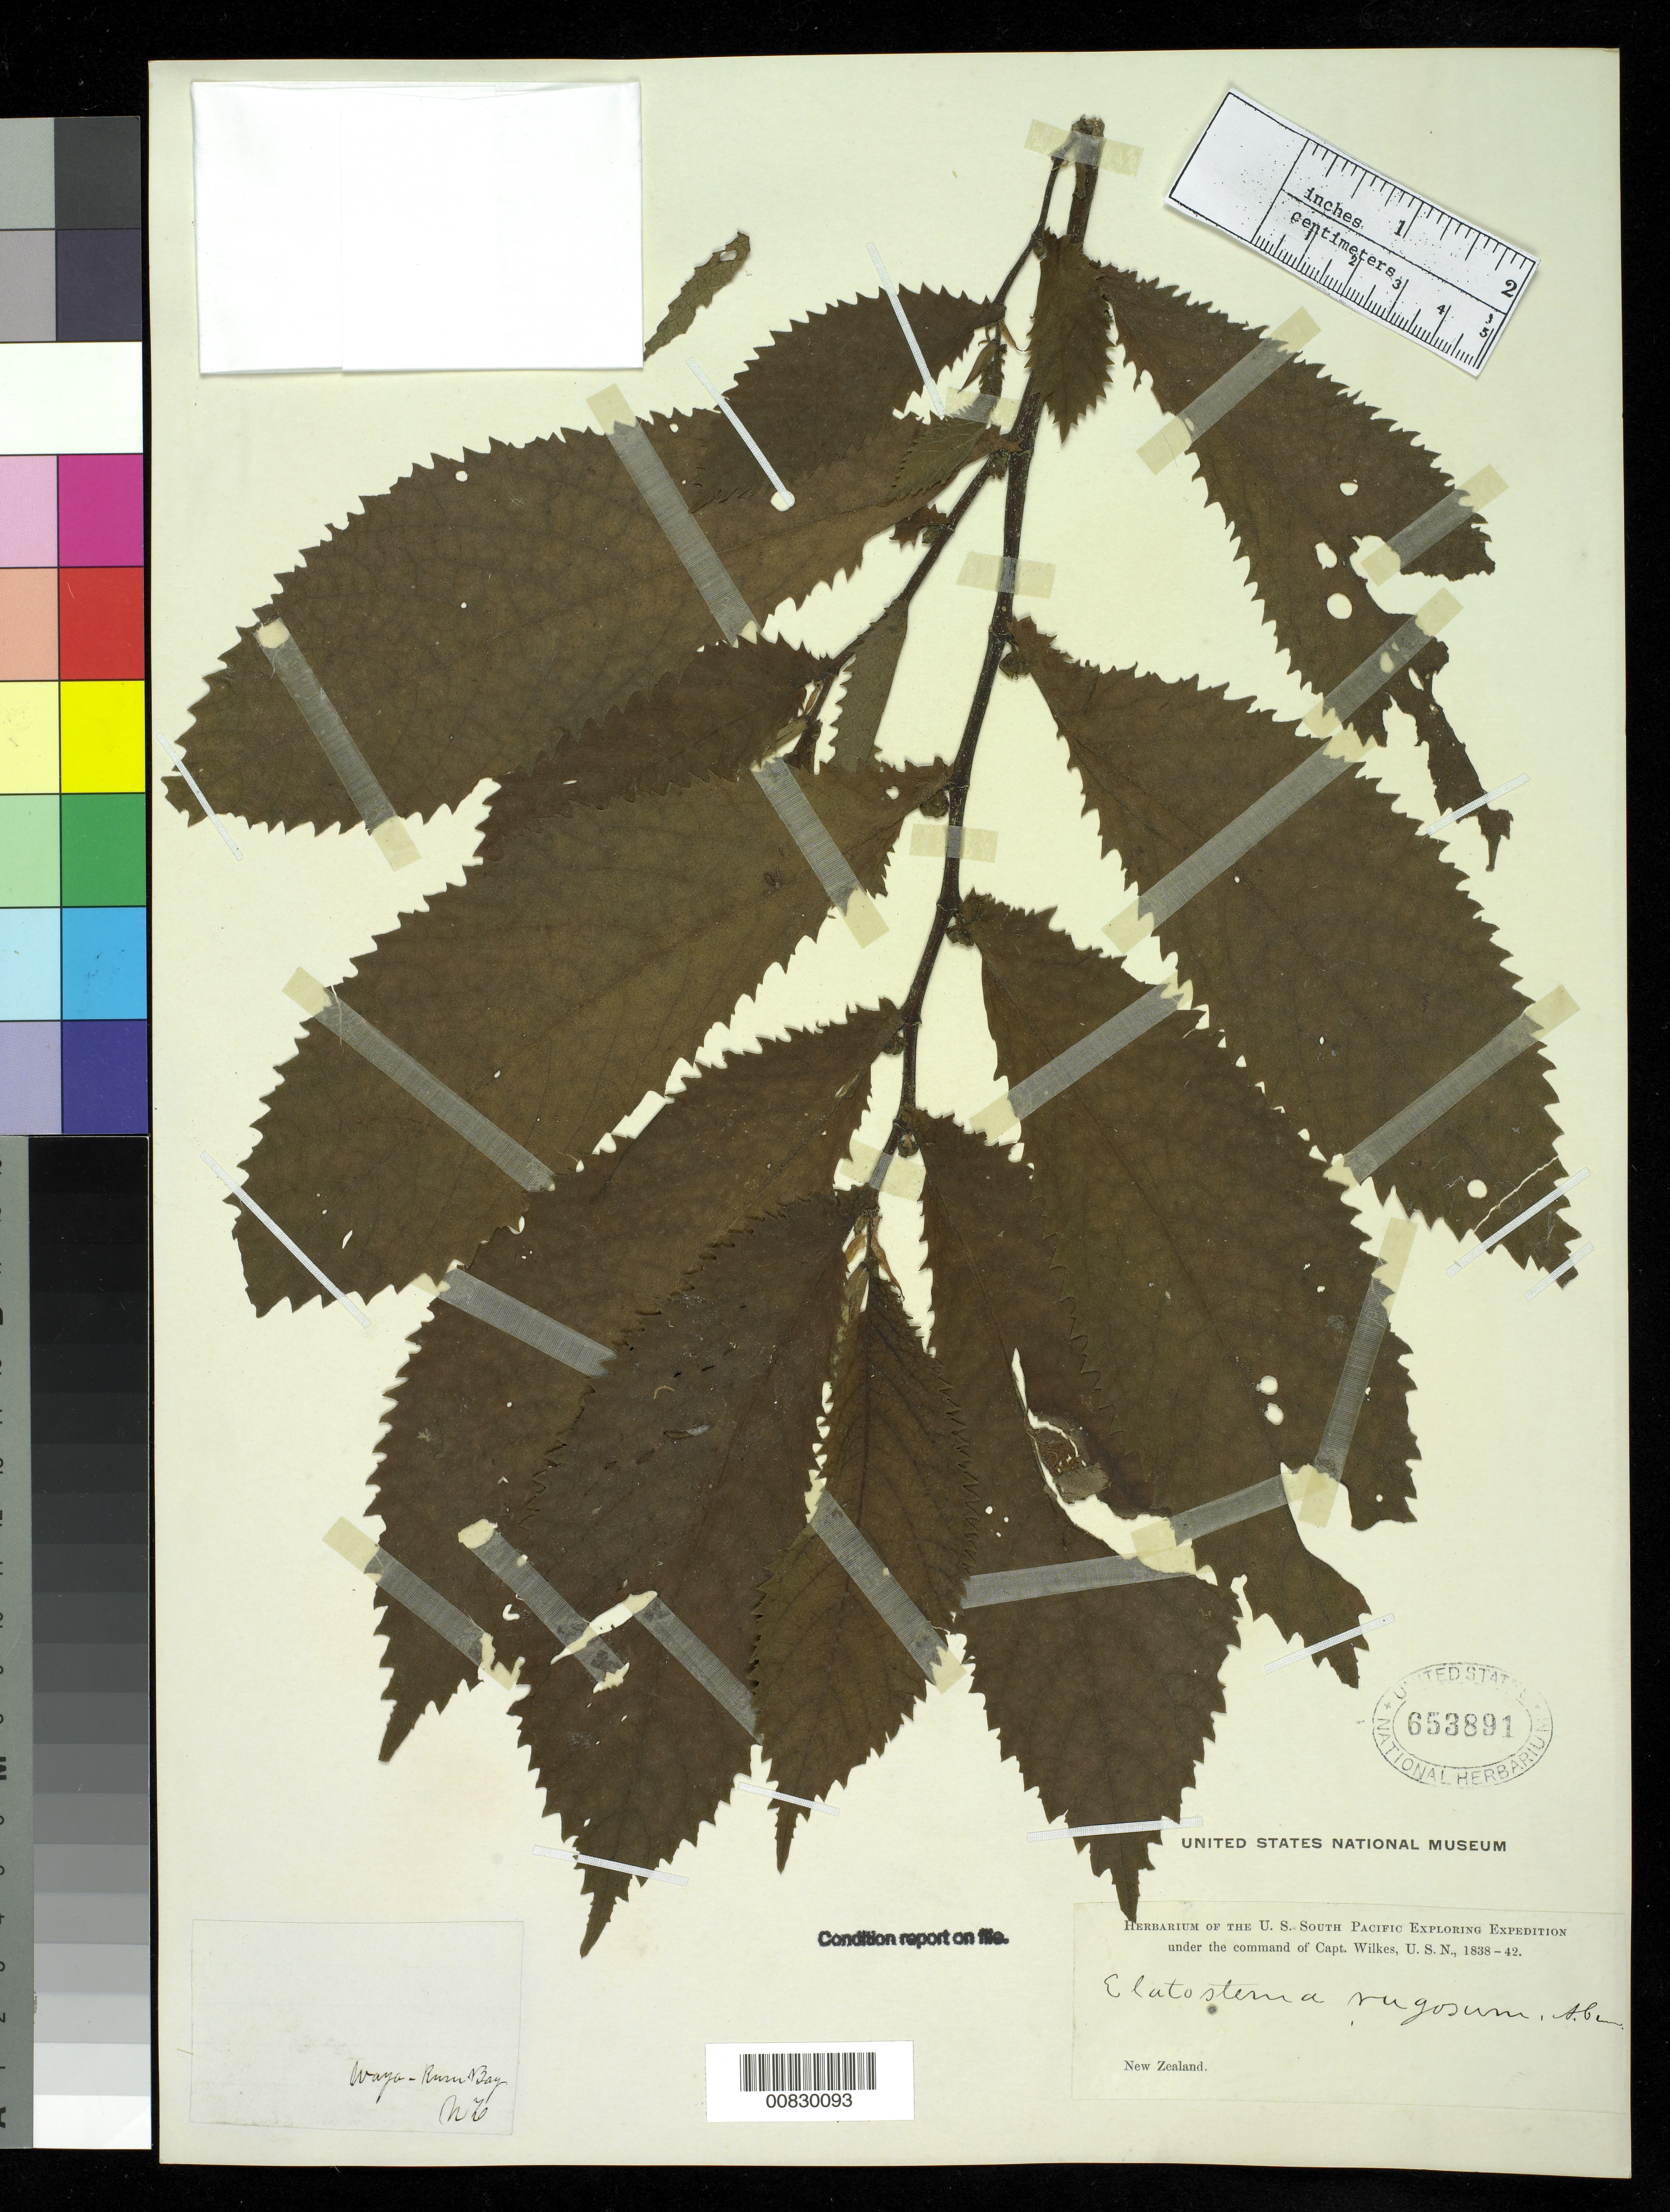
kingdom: Plantae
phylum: Tracheophyta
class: Magnoliopsida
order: Rosales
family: Urticaceae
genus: Elatostema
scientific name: Elatostema rugosum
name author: A. Cunn.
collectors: Wilkes Explor. Exped.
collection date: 1838/1842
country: New Zealand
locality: New Zealand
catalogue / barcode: US 653891